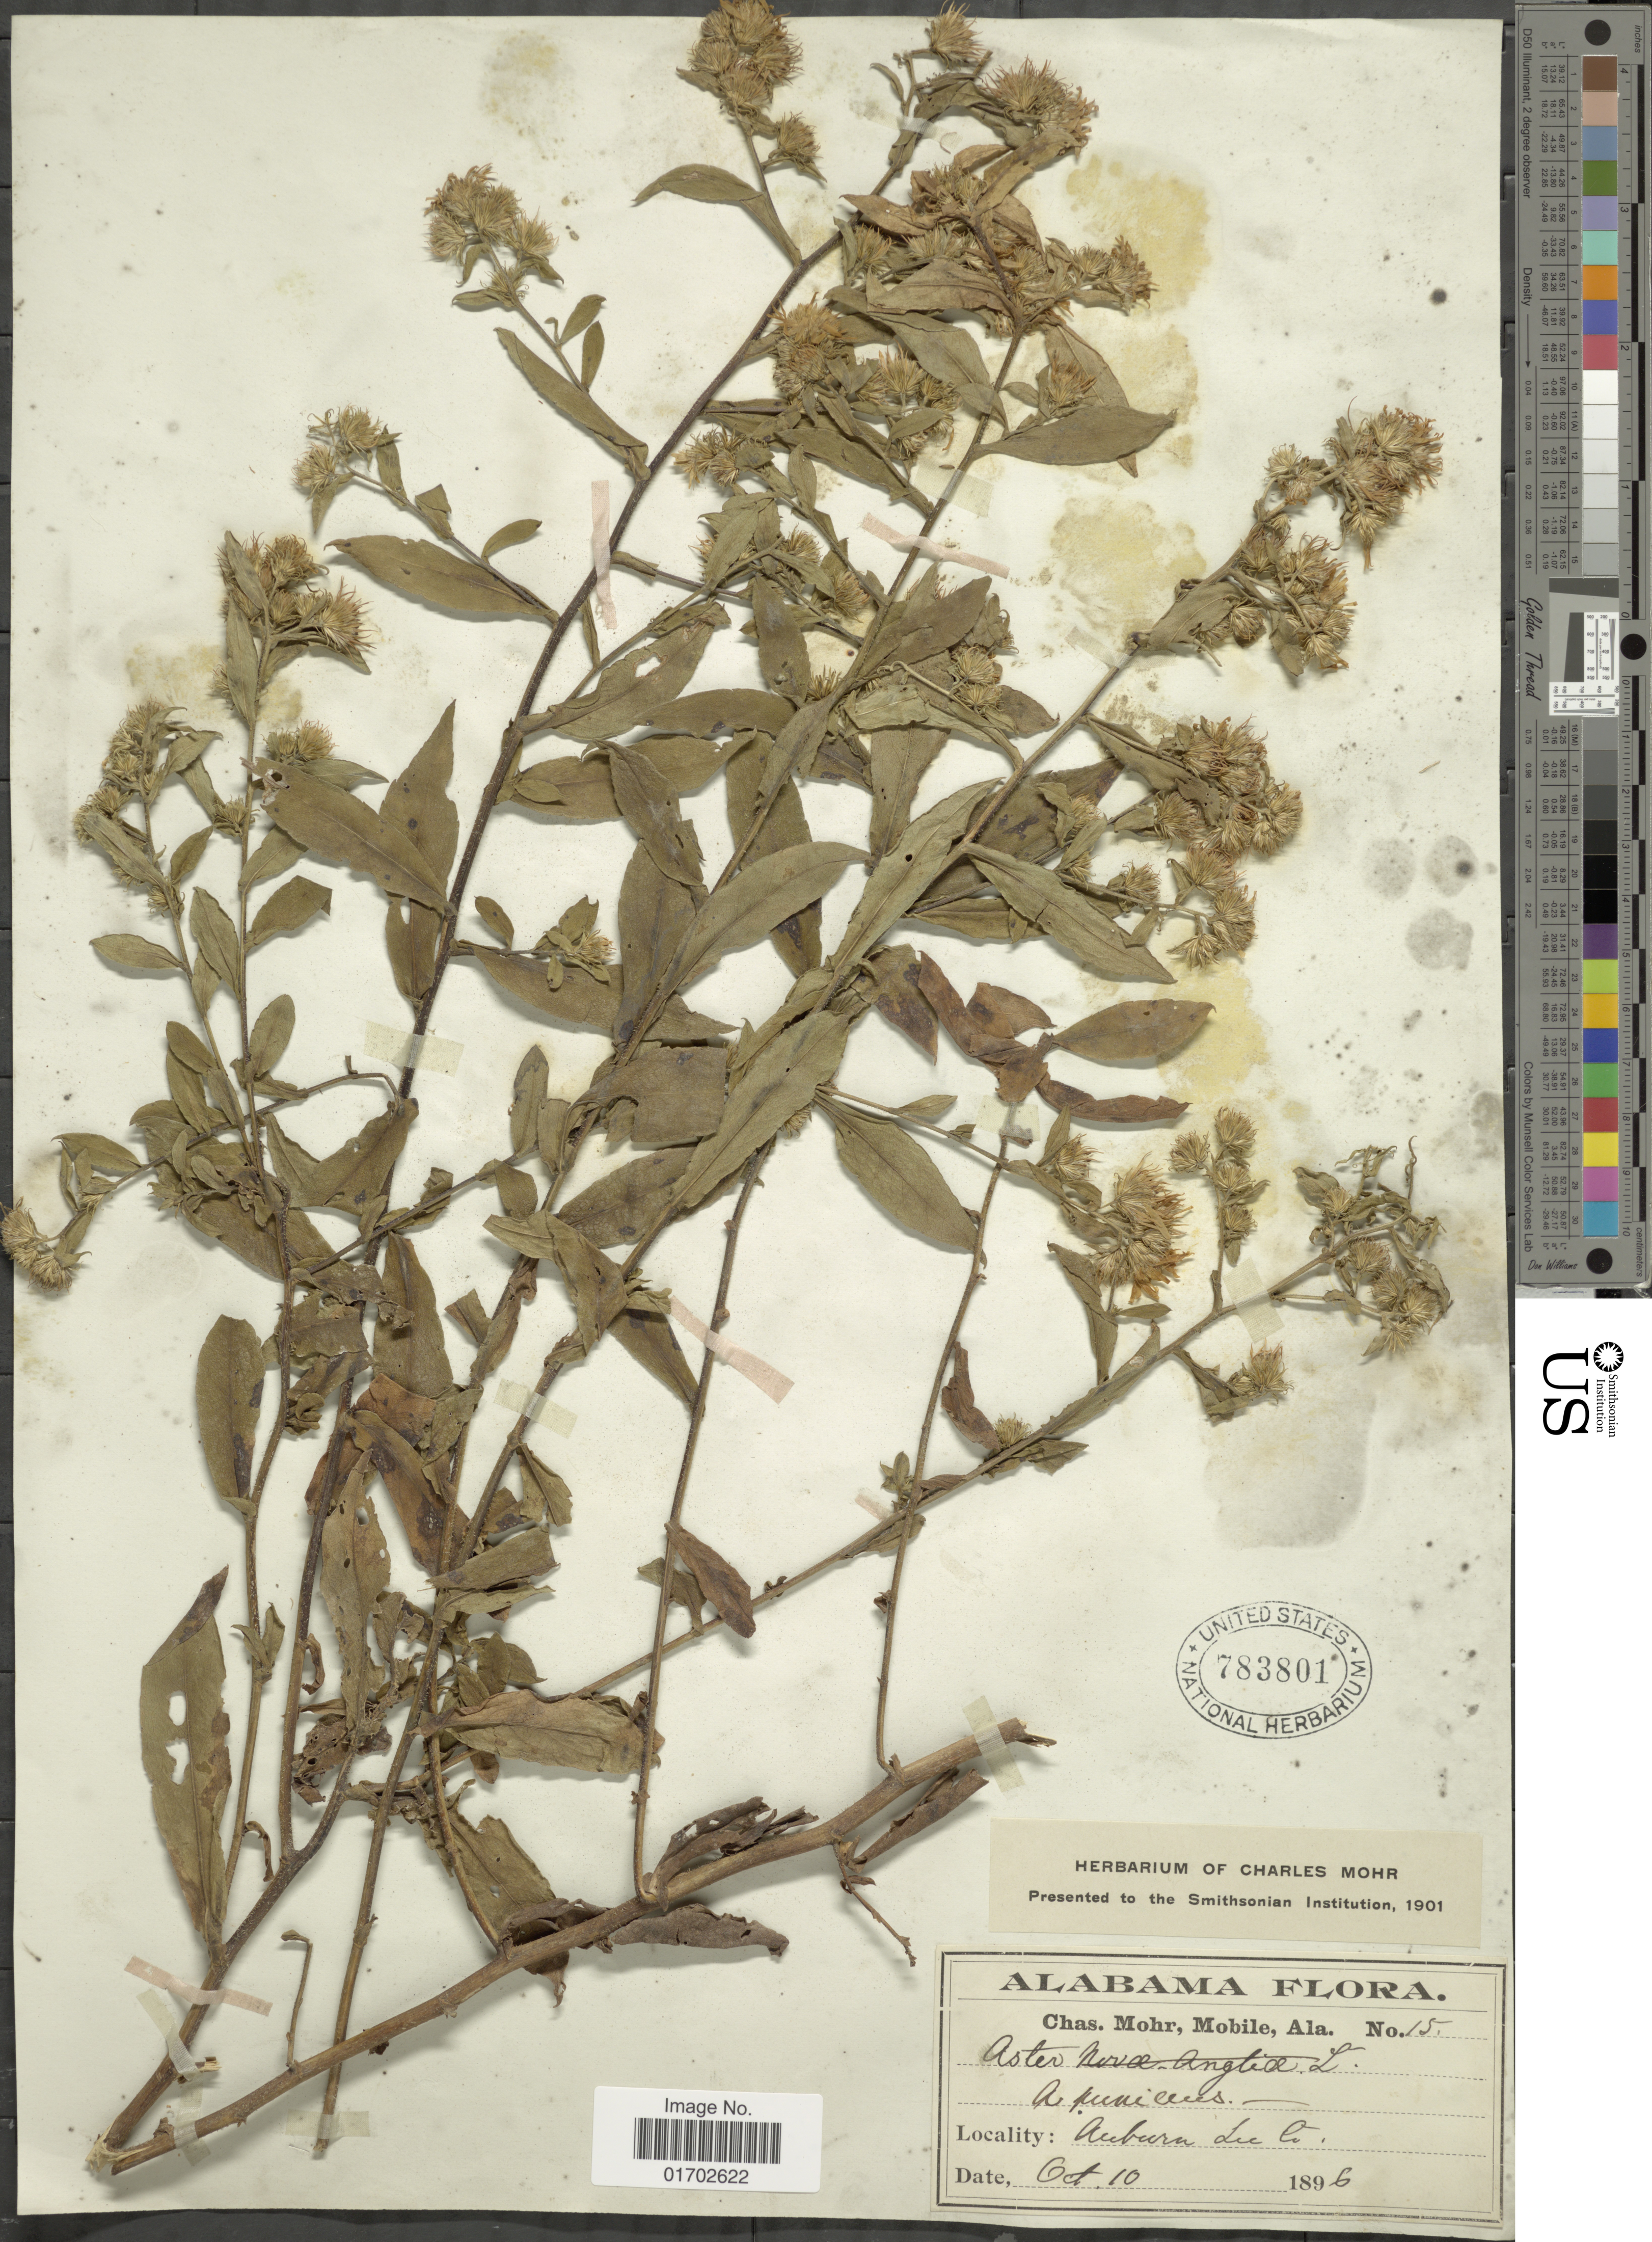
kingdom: Plantae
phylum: Tracheophyta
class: Magnoliopsida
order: Asterales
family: Asteraceae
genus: Symphyotrichum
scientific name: Symphyotrichum puniceum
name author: (L.) Á. Löve & D. Löve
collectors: Mohr, C. T. (herbarium)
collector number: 15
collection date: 1896-10-10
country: United States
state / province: Alabama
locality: Auburn Lee Co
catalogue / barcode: US 783801